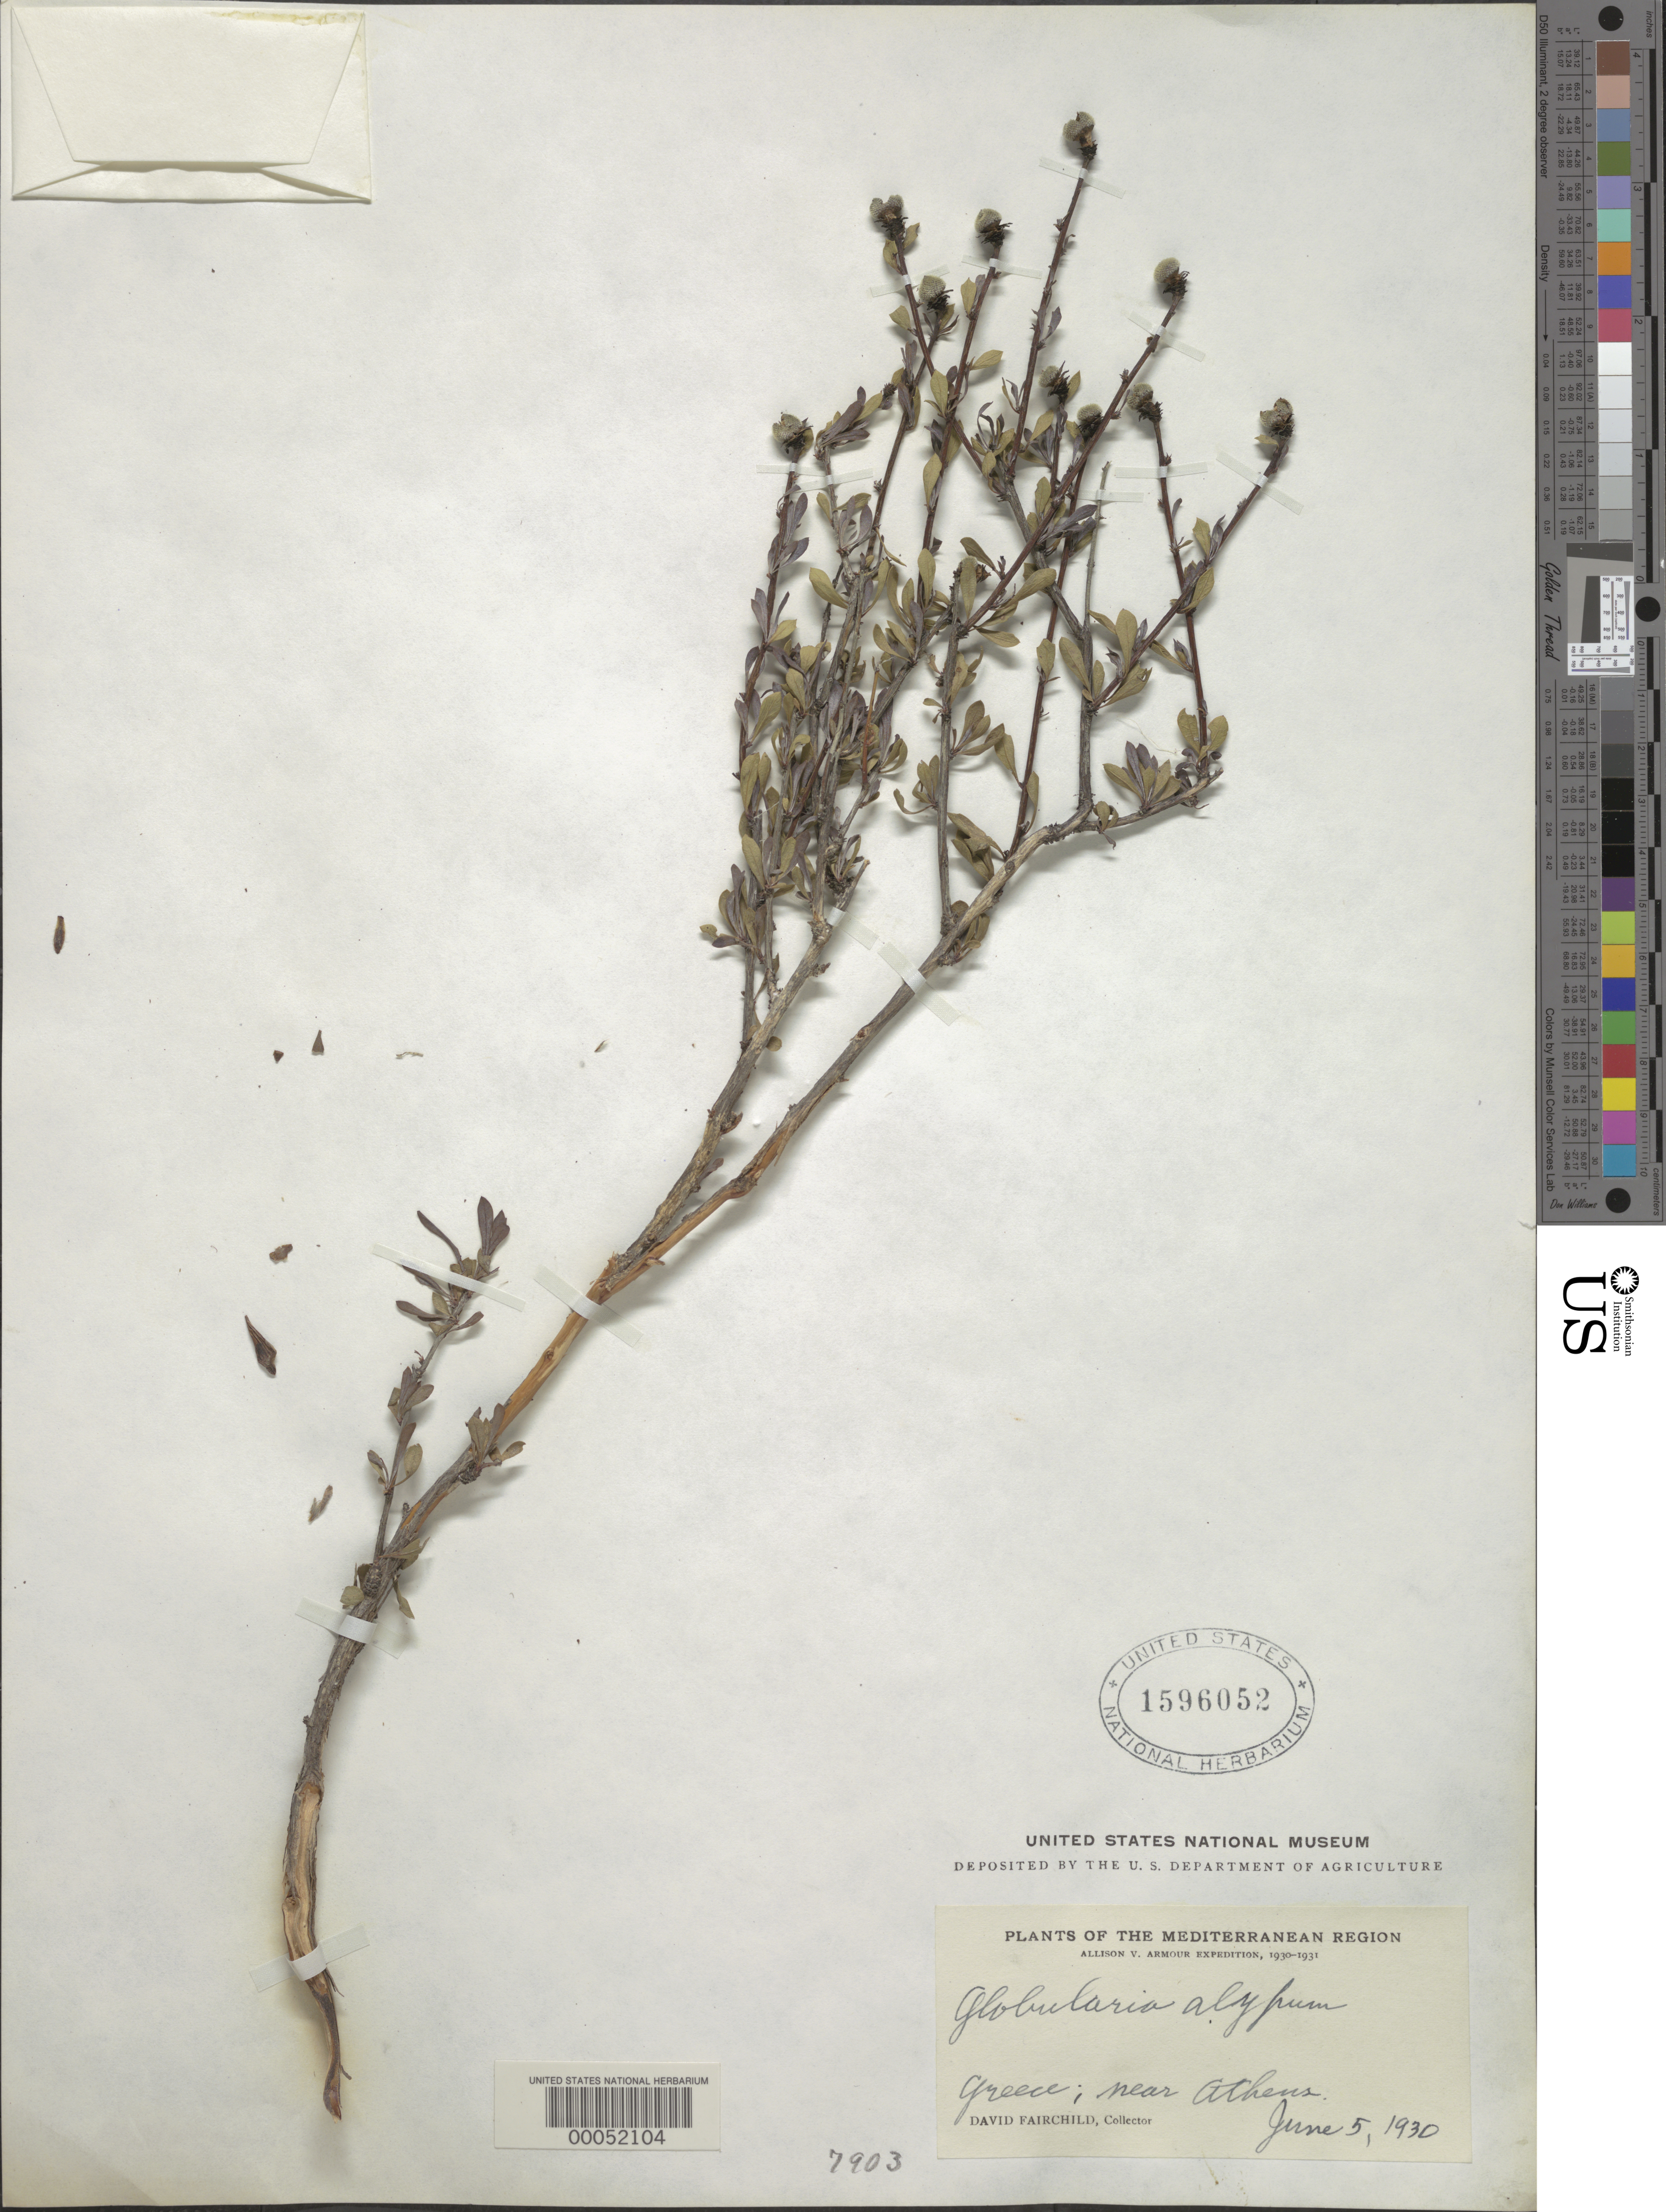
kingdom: Plantae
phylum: Tracheophyta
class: Magnoliopsida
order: Lamiales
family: Plantaginaceae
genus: Globularia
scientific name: Globularia alypum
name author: L.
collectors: D. Fairchild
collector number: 7903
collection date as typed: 05 Jun 1930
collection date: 1930-06-05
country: Greece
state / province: Attica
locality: Near athens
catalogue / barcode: US 1596052